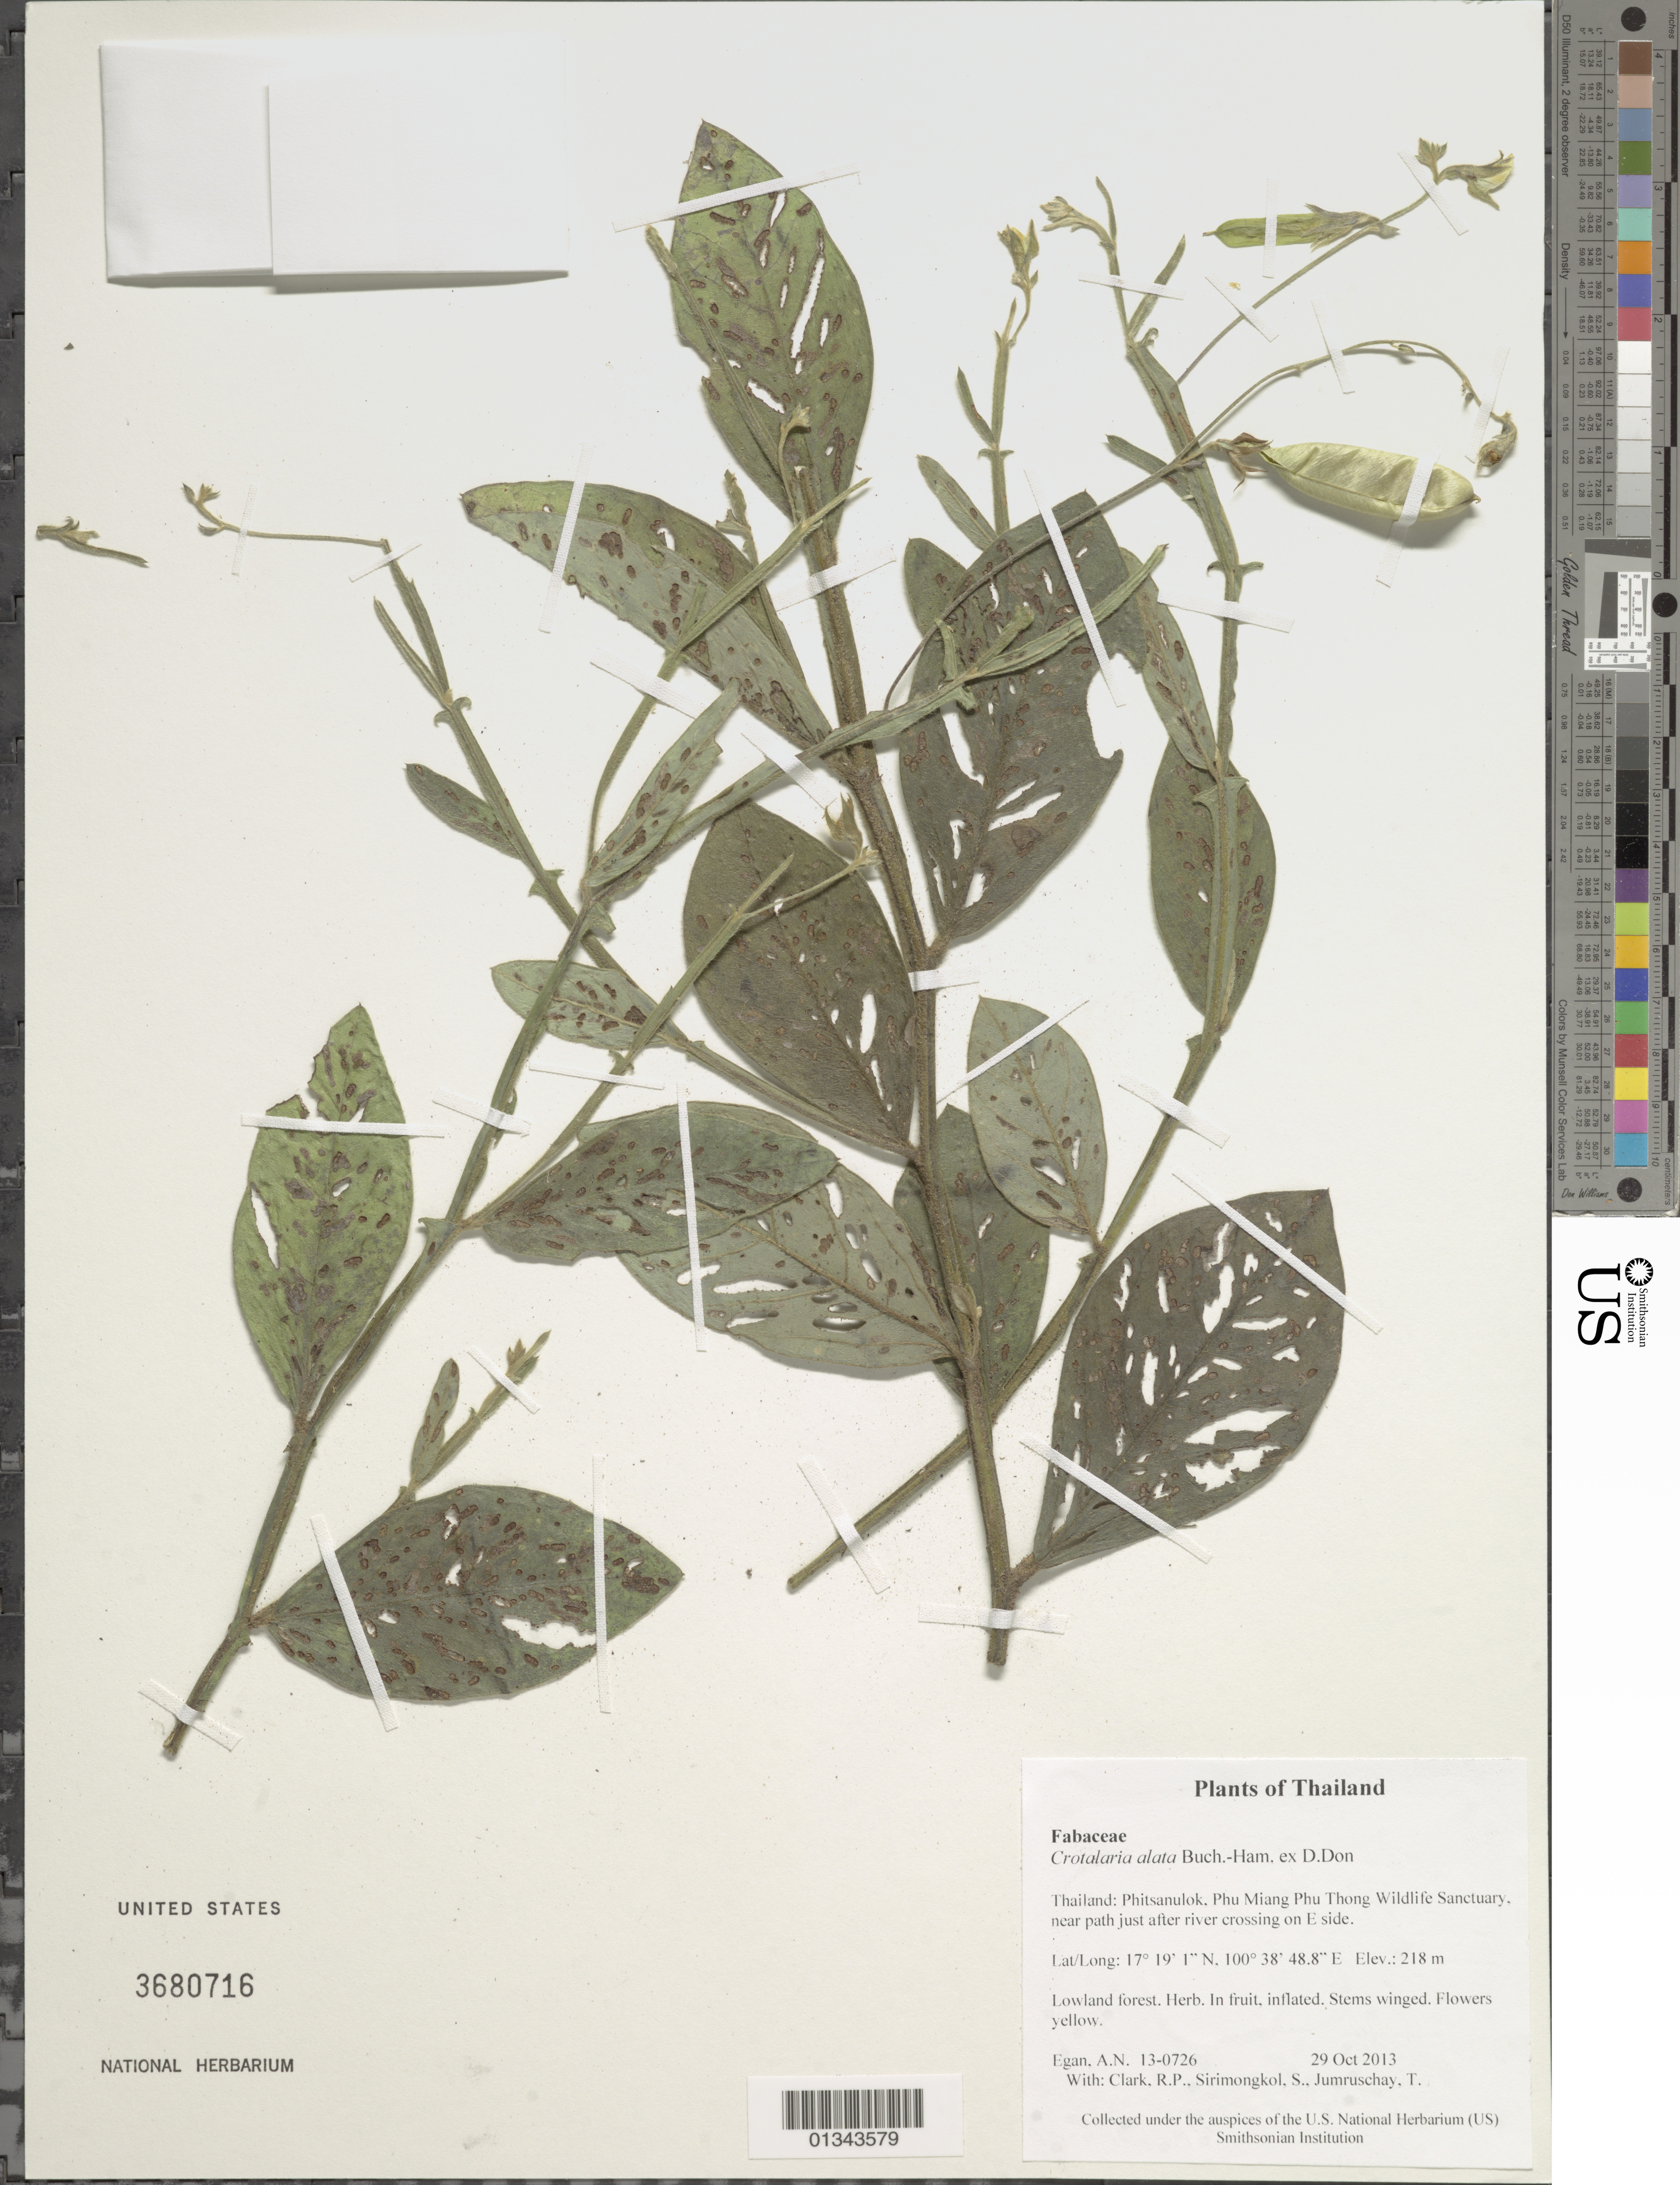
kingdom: Plantae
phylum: Tracheophyta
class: Magnoliopsida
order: Fabales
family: Fabaceae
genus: Crotalaria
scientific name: Crotalaria alata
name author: Buch.-Ham. ex D. Don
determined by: Egan, Ashley N., (US), Smithsonian Institution - National Museum of Natural History (UNITED STATES)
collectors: A. N. Egan, R. P. Clark, S. Sirimongkol & T. Jumruschay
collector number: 13-0726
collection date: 2013-10-29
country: Thailand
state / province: Phitsanulok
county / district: Chat Trakan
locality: Phu Miang Phu Thong Wildlife Sanctuary, near path just after river crossing on E side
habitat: Lowland forest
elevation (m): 218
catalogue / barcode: US 3680716